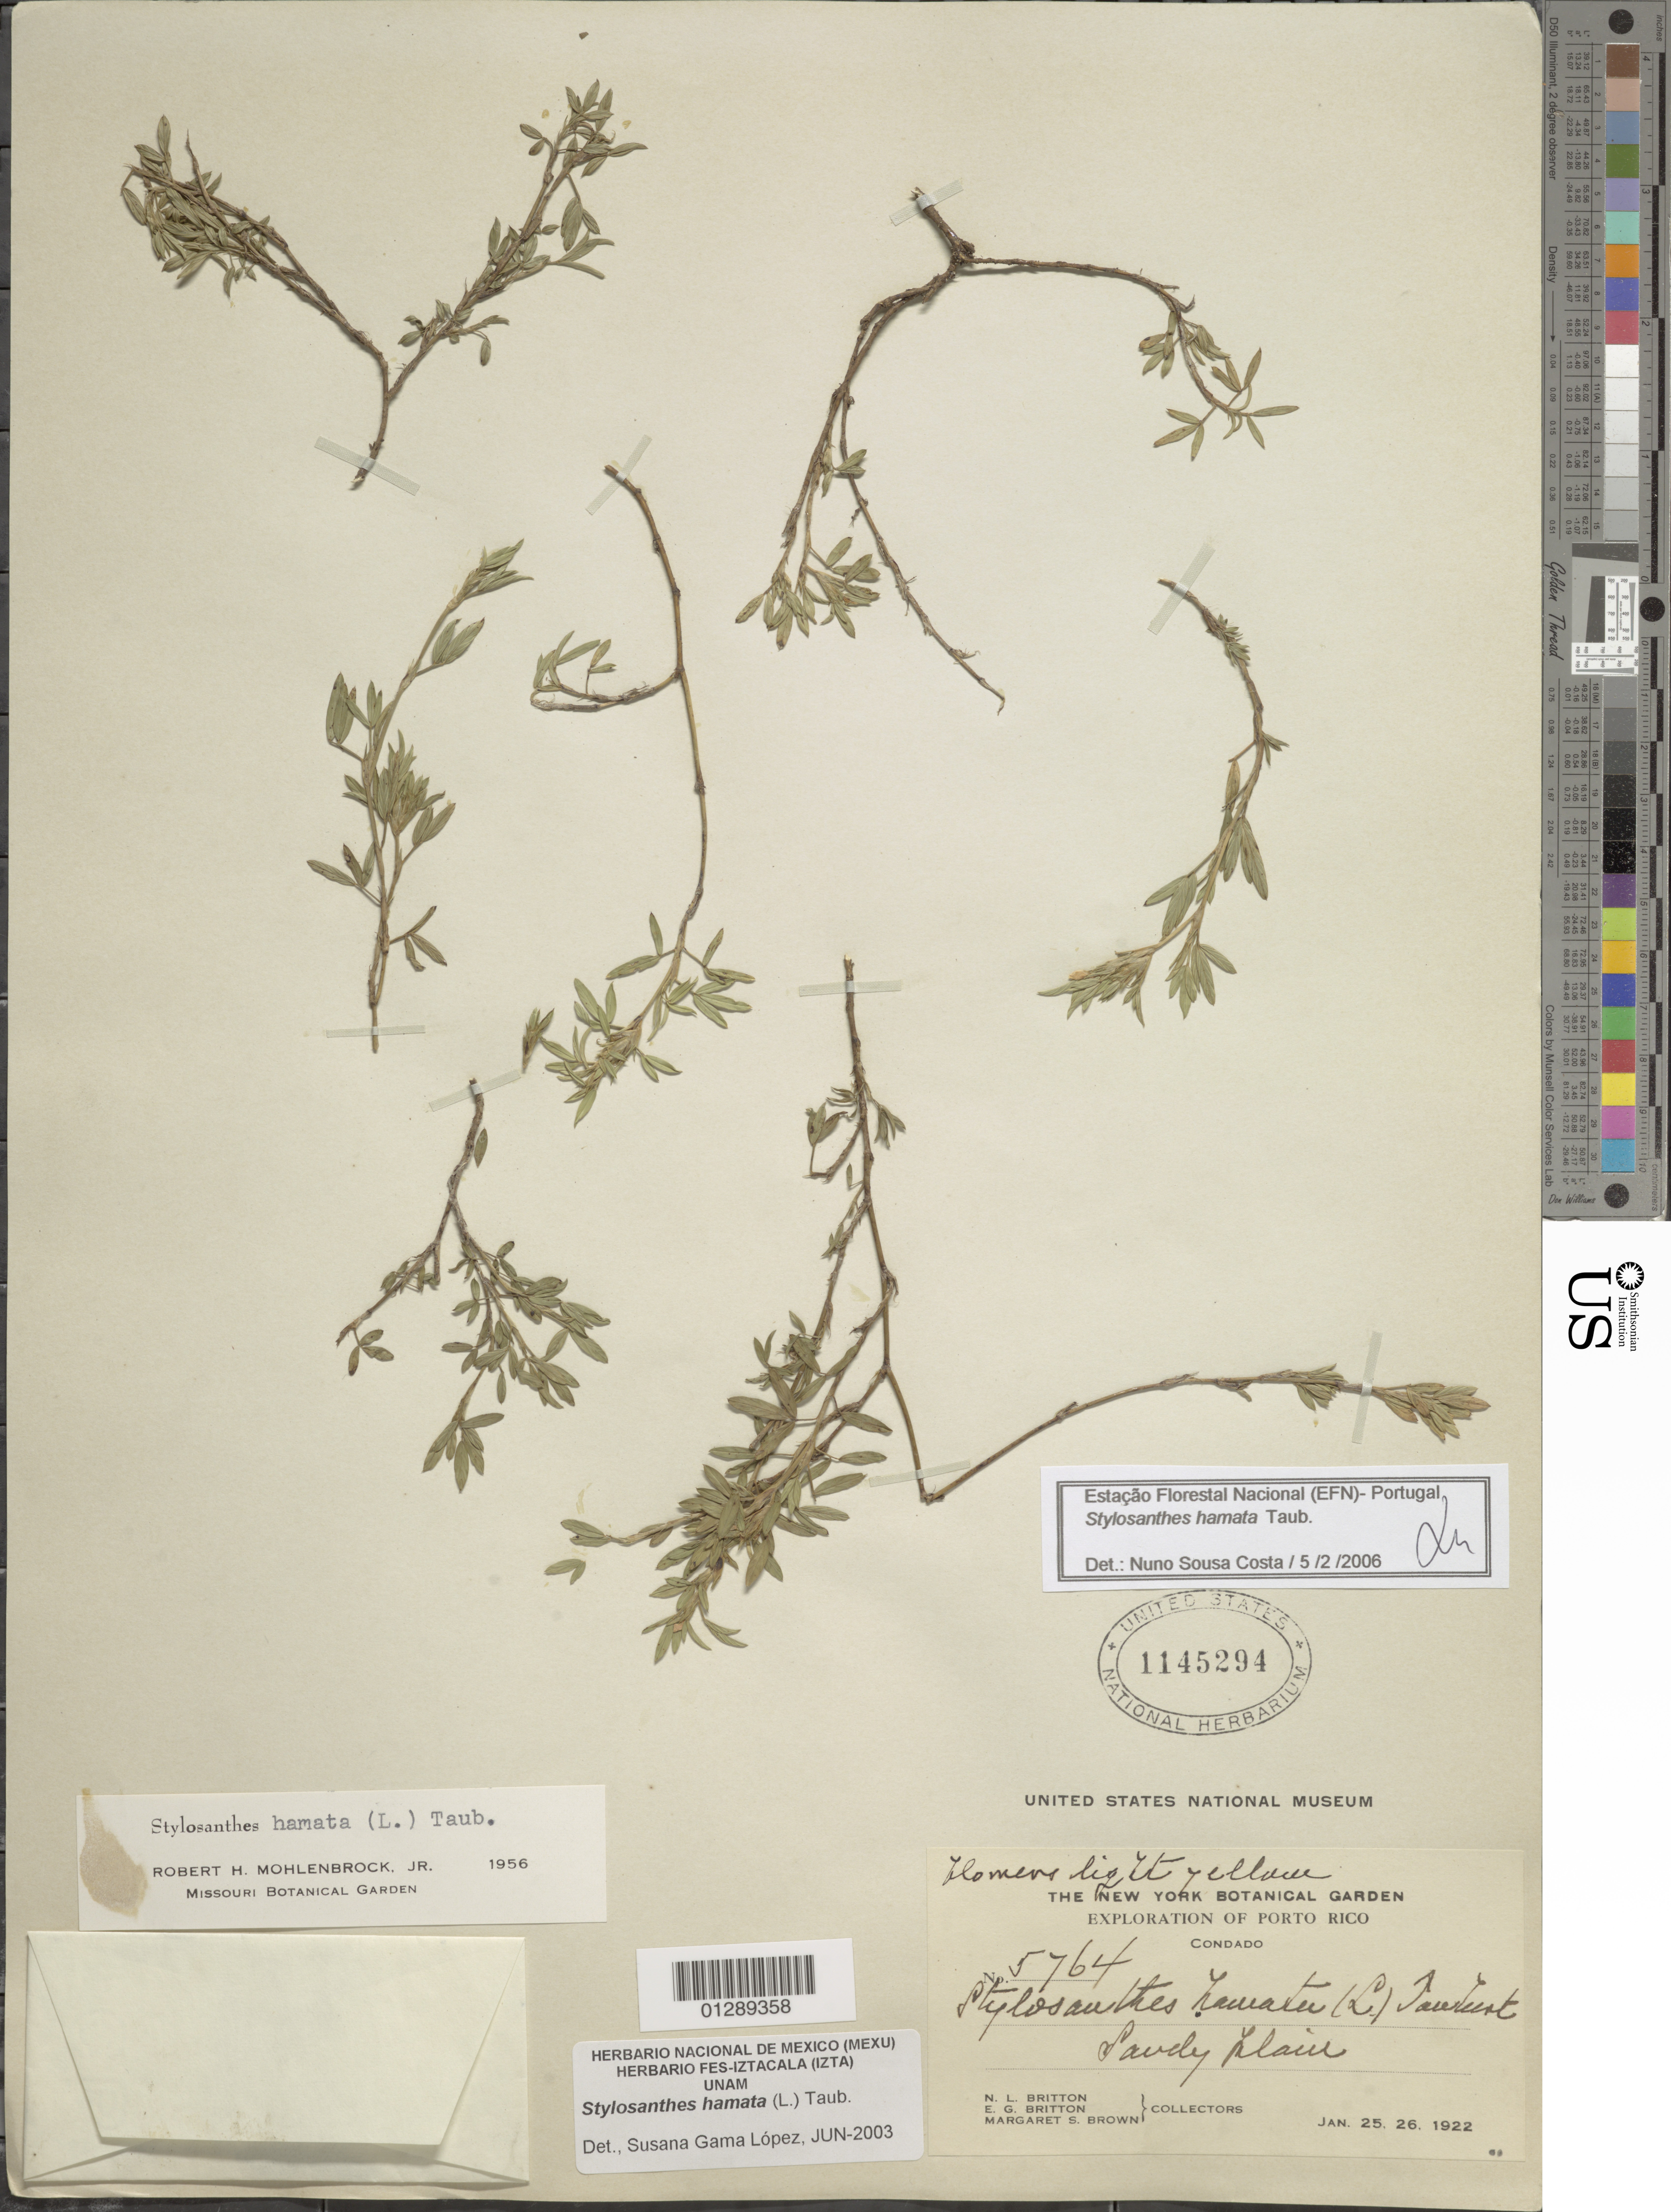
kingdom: Plantae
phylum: Tracheophyta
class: Magnoliopsida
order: Fabales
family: Fabaceae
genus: Stylosanthes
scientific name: Stylosanthes hamata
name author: (L.) Taub.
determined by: Sousa Costa, N. M., (EFN)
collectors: N. Britton, E. G. Britton & M. S. Brown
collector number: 5764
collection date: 1922-01-25/1922-01-26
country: Puerto Rico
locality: Condado.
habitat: Sandy plain.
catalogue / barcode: US 1145294